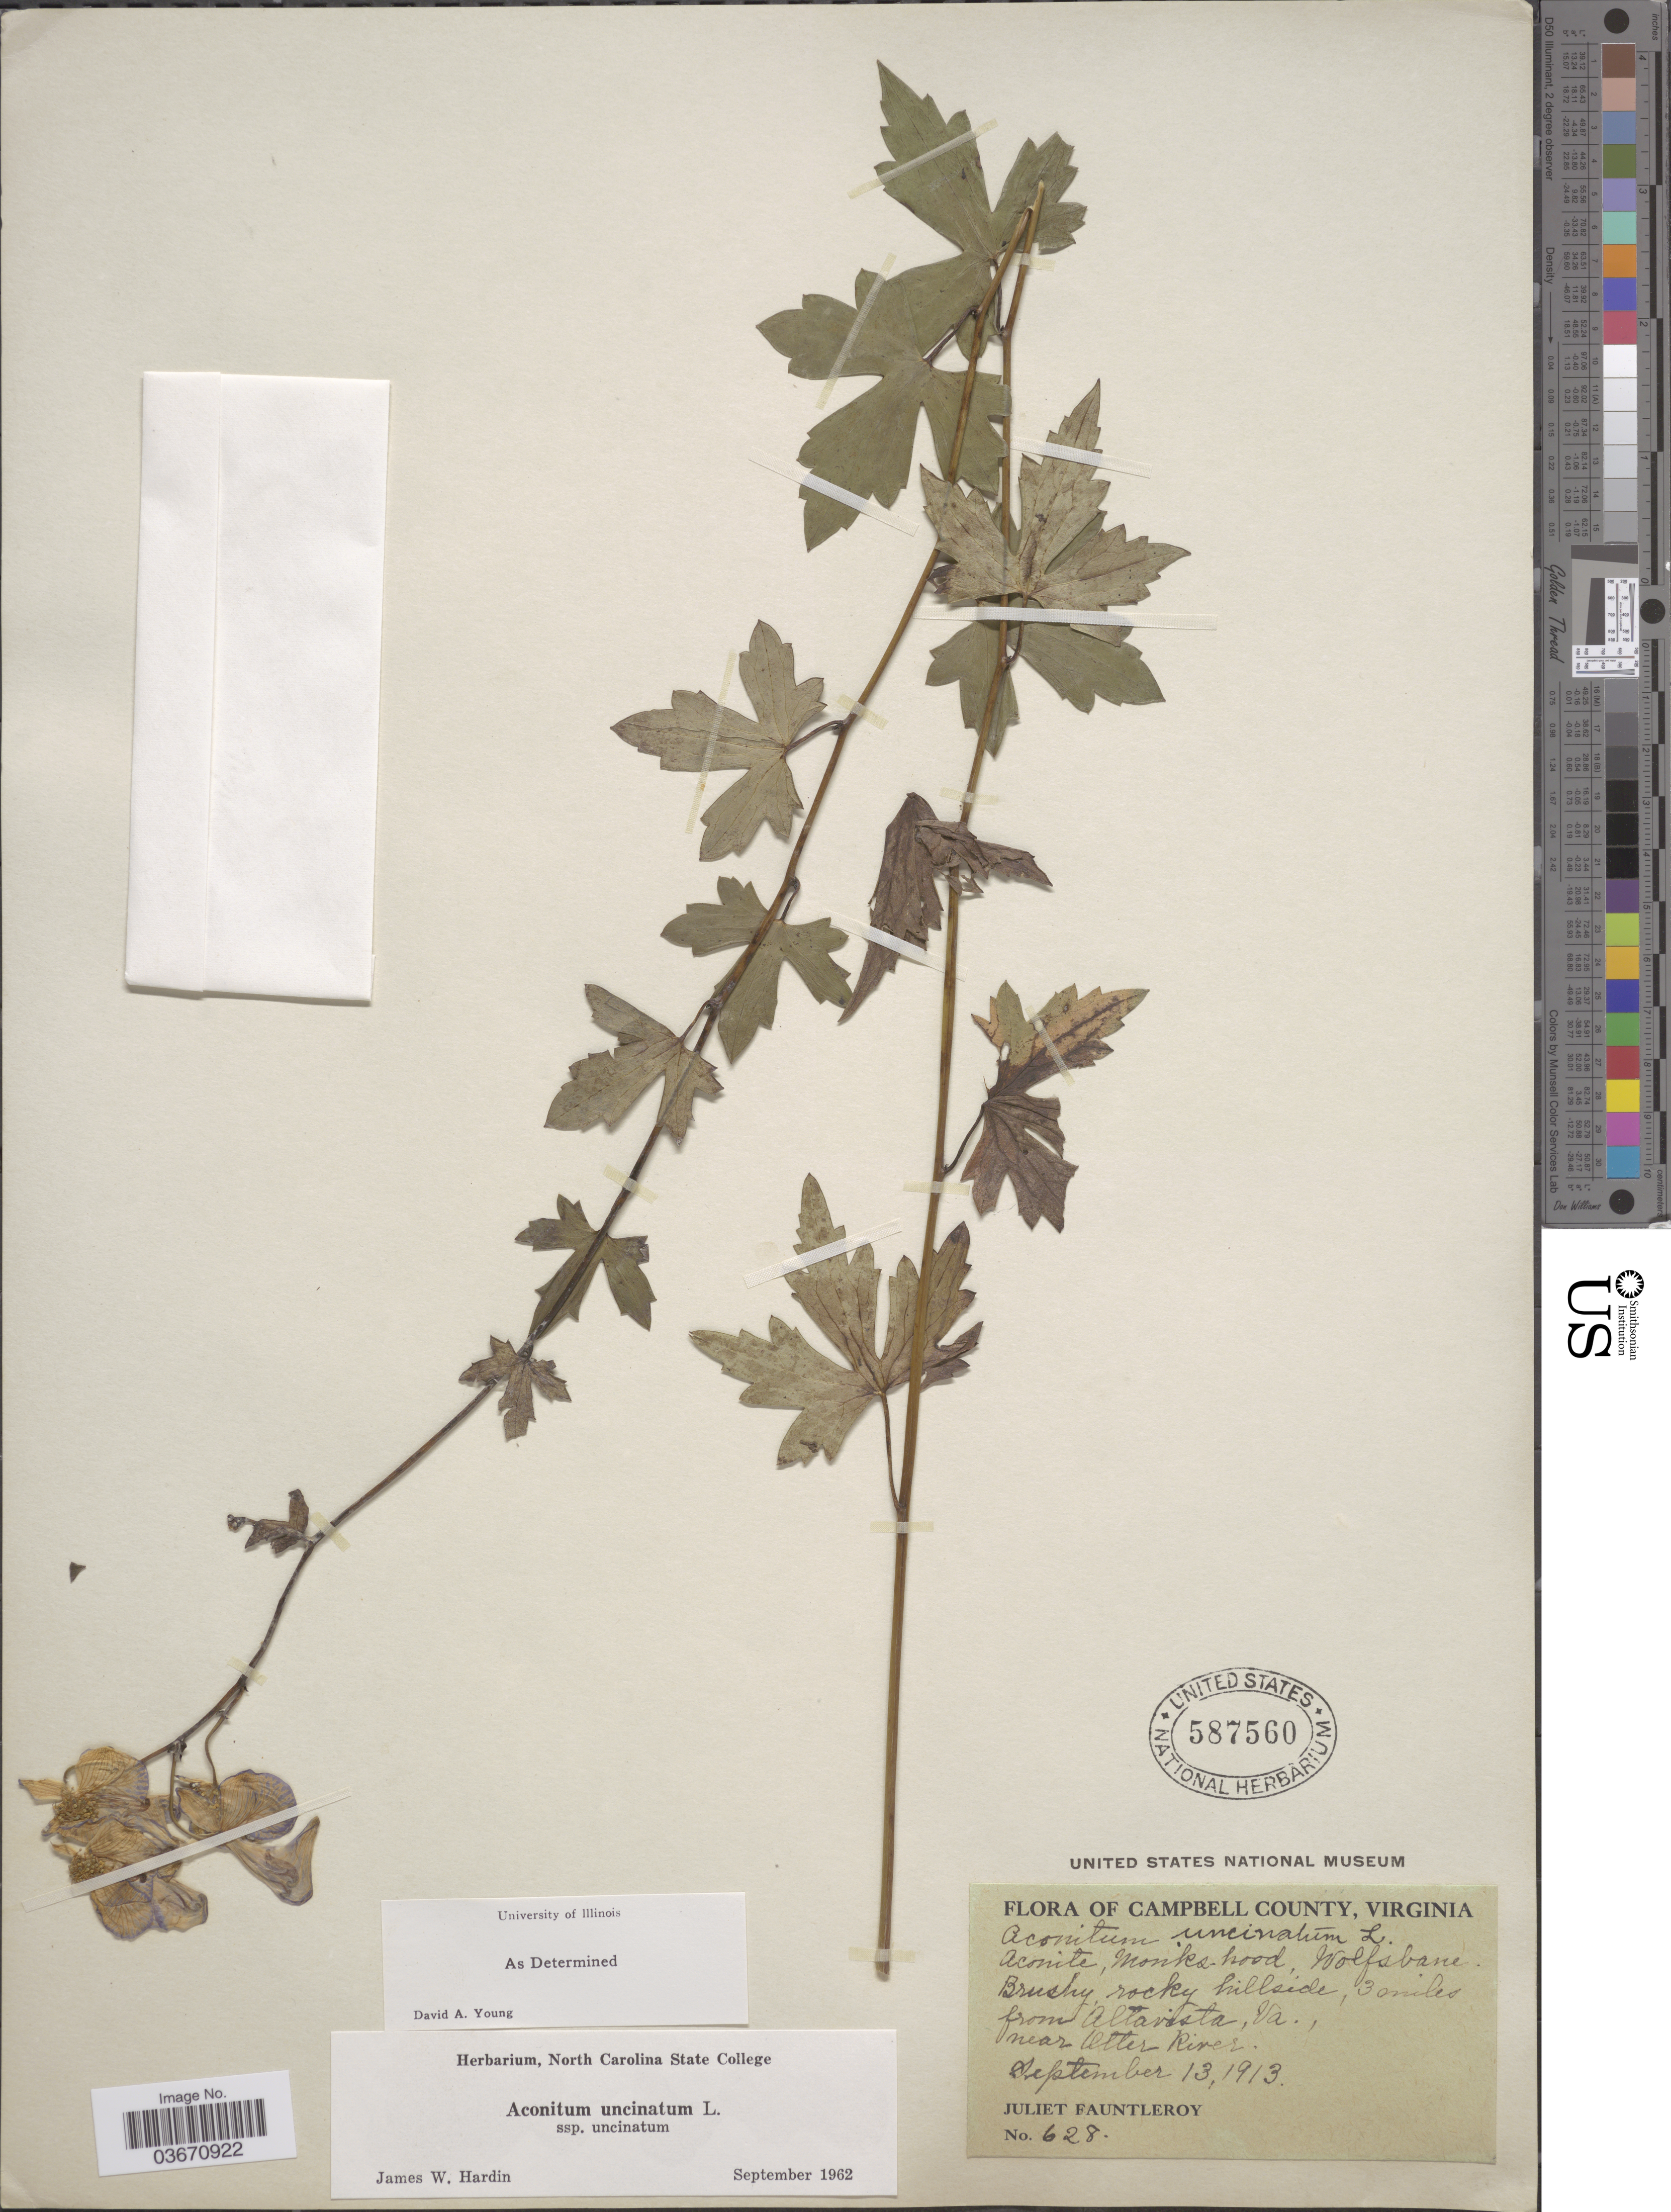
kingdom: Plantae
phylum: Tracheophyta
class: Magnoliopsida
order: Ranunculales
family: Ranunculaceae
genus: Aconitum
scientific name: Aconitum uncinatum var. uncinatum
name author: L.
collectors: J. Fauntleroy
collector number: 628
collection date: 1913-09-13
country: United States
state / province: Virginia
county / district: Campbell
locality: Campbell County. 3 miles from Altavista., near Otter River.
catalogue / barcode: US 587560